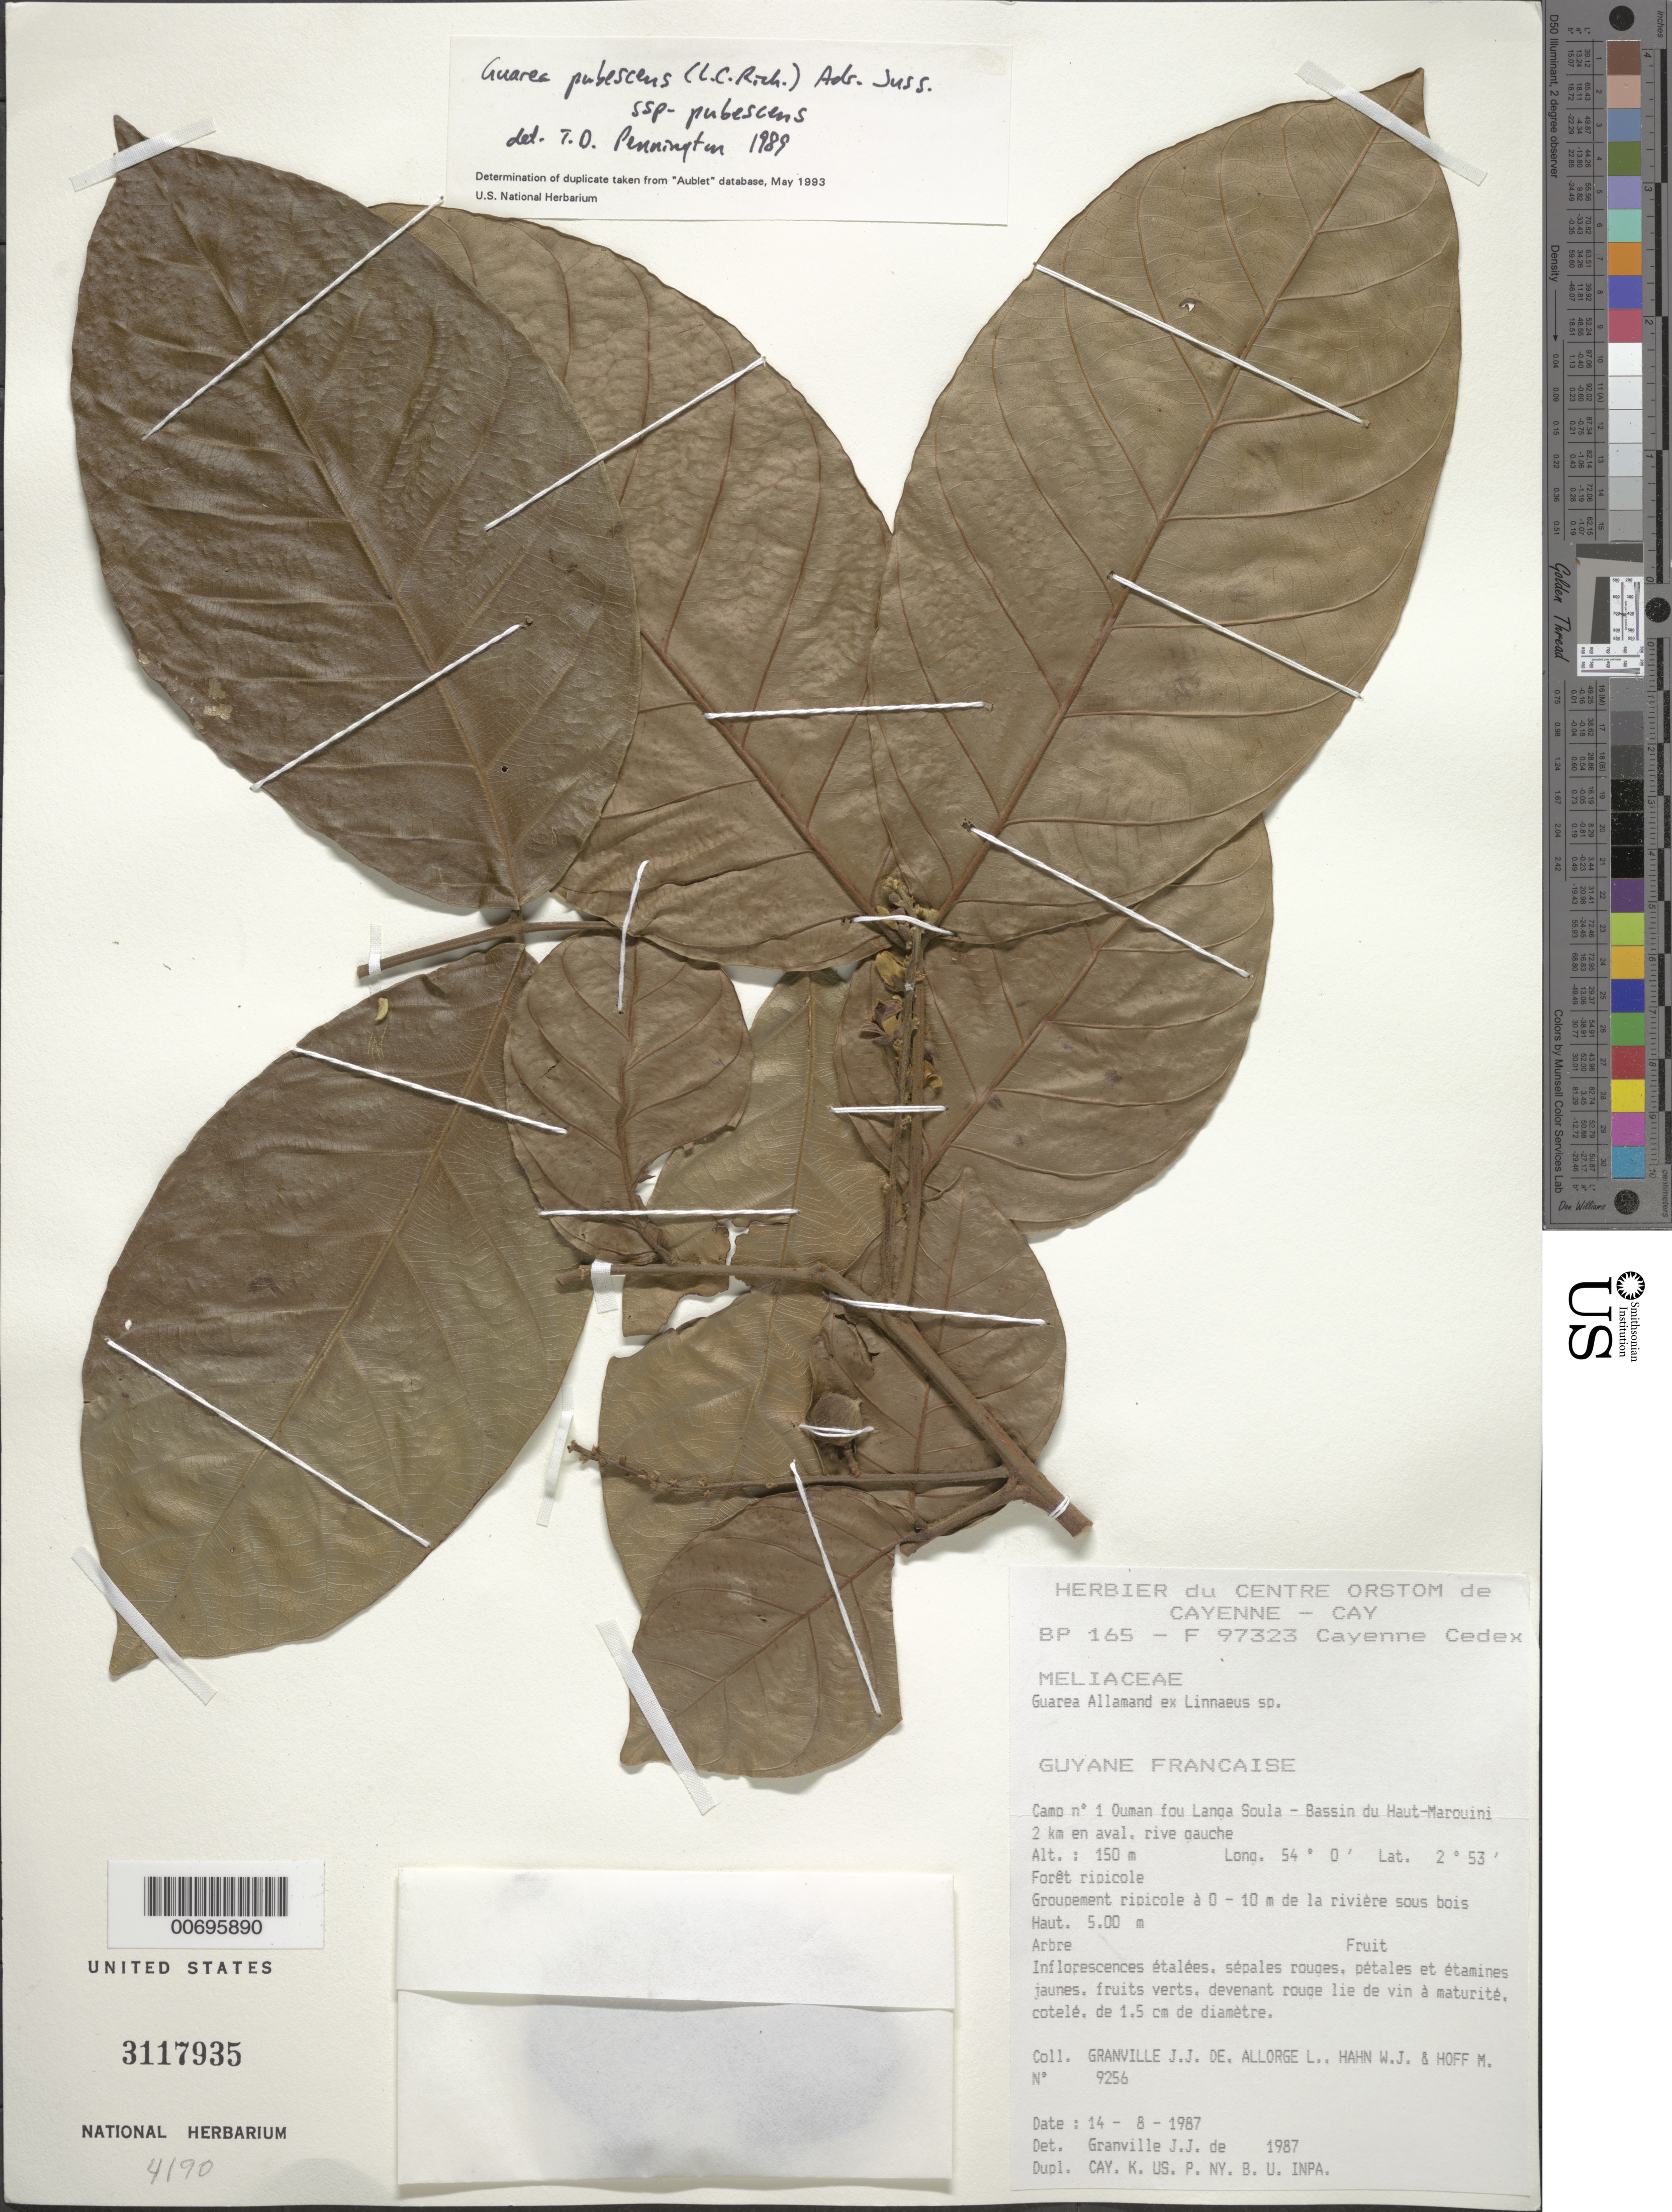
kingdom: Plantae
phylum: Tracheophyta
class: Magnoliopsida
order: Sapindales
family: Meliaceae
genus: Guarea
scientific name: Guarea pubescens subsp. pubescens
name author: (Rich.) A. Juss.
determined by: Granville, J. J. de, (CAY), Institut de Recherche pour le Developpement (IRD) (FRENCH GUIANA)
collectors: J.-J. de Granville, L. Allorge, W. J. Hahn & M. Hoff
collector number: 9256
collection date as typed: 14-Aug-87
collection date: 1987-08-14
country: French Guiana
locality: Camp #1, Ouman fou Langa Soula, Bassin du Haut-Marouini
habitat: Forêt ripicole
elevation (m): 150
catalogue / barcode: US 3117935